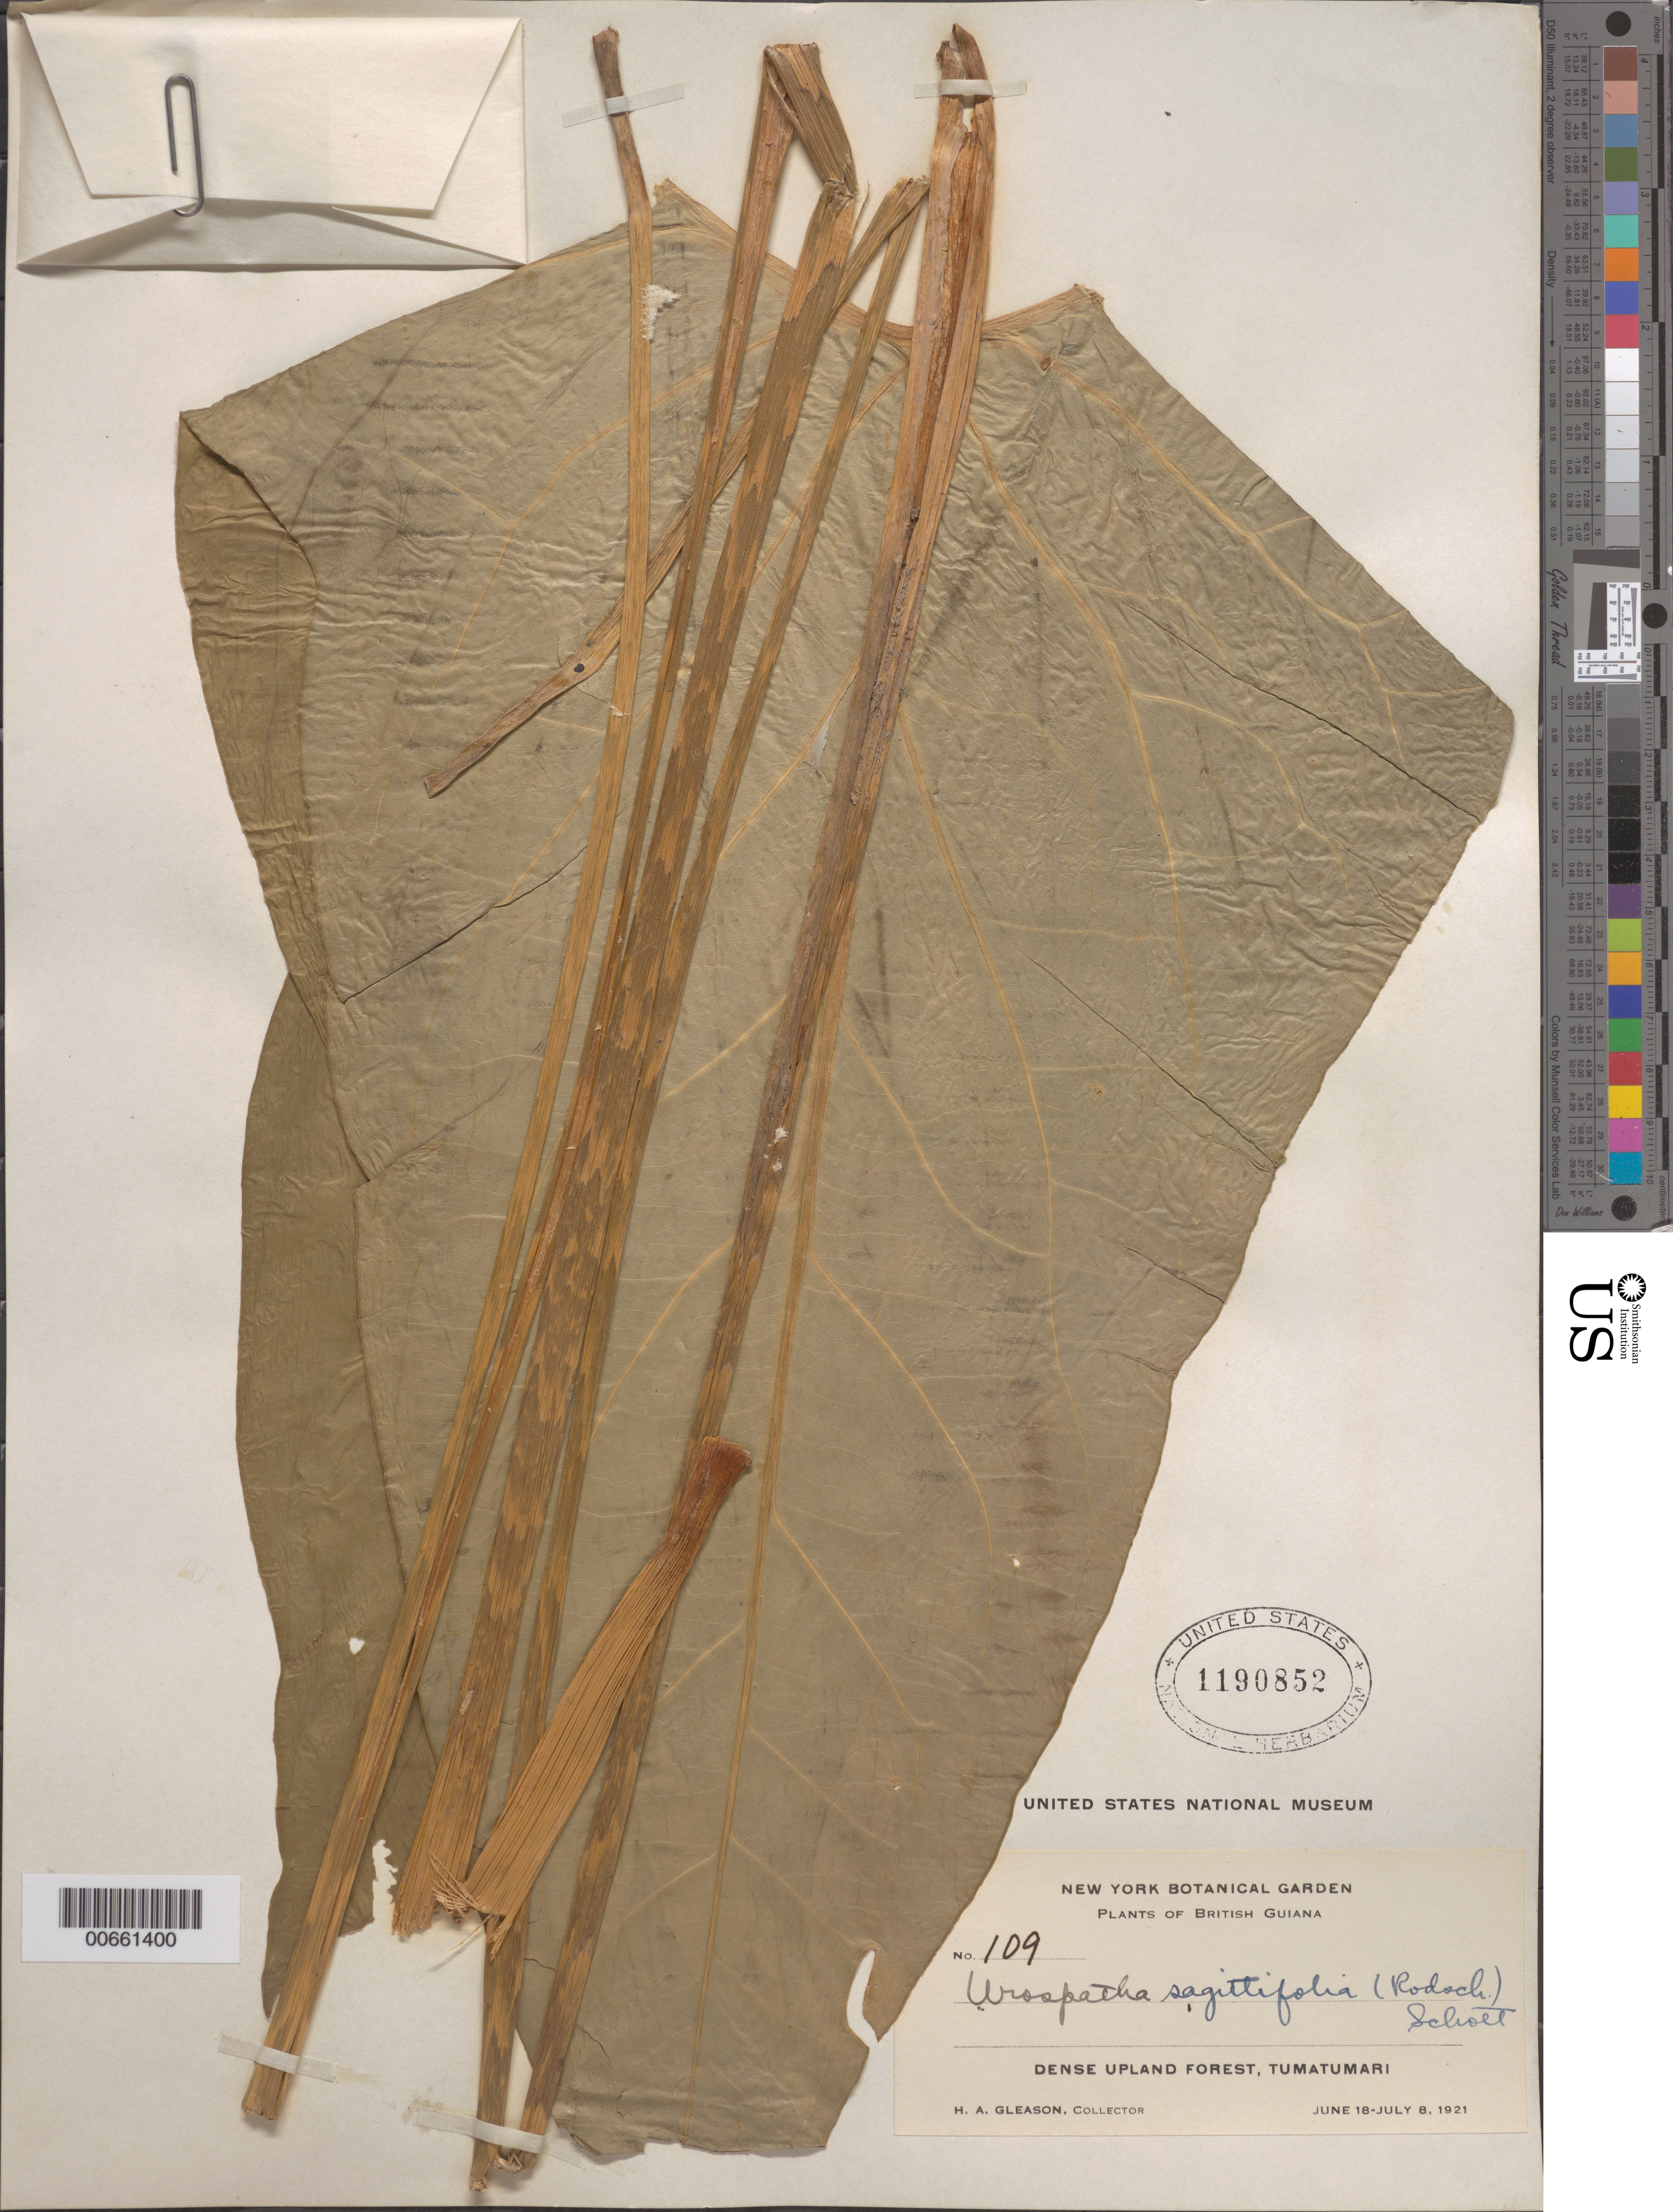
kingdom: Plantae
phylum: Tracheophyta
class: Liliopsida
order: Alismatales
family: Araceae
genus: Urospatha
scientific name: Urospatha sagittifolia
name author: (Rudge) Schott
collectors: H. A. Gleason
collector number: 109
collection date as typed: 18-Jun-21 to 8-Jul-21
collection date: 1921-06-18/1921-07-08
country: Guyana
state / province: Potaro-Siparuni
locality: Tumatumari Village, Potaro R.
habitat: Dense upland forest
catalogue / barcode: US 1190852